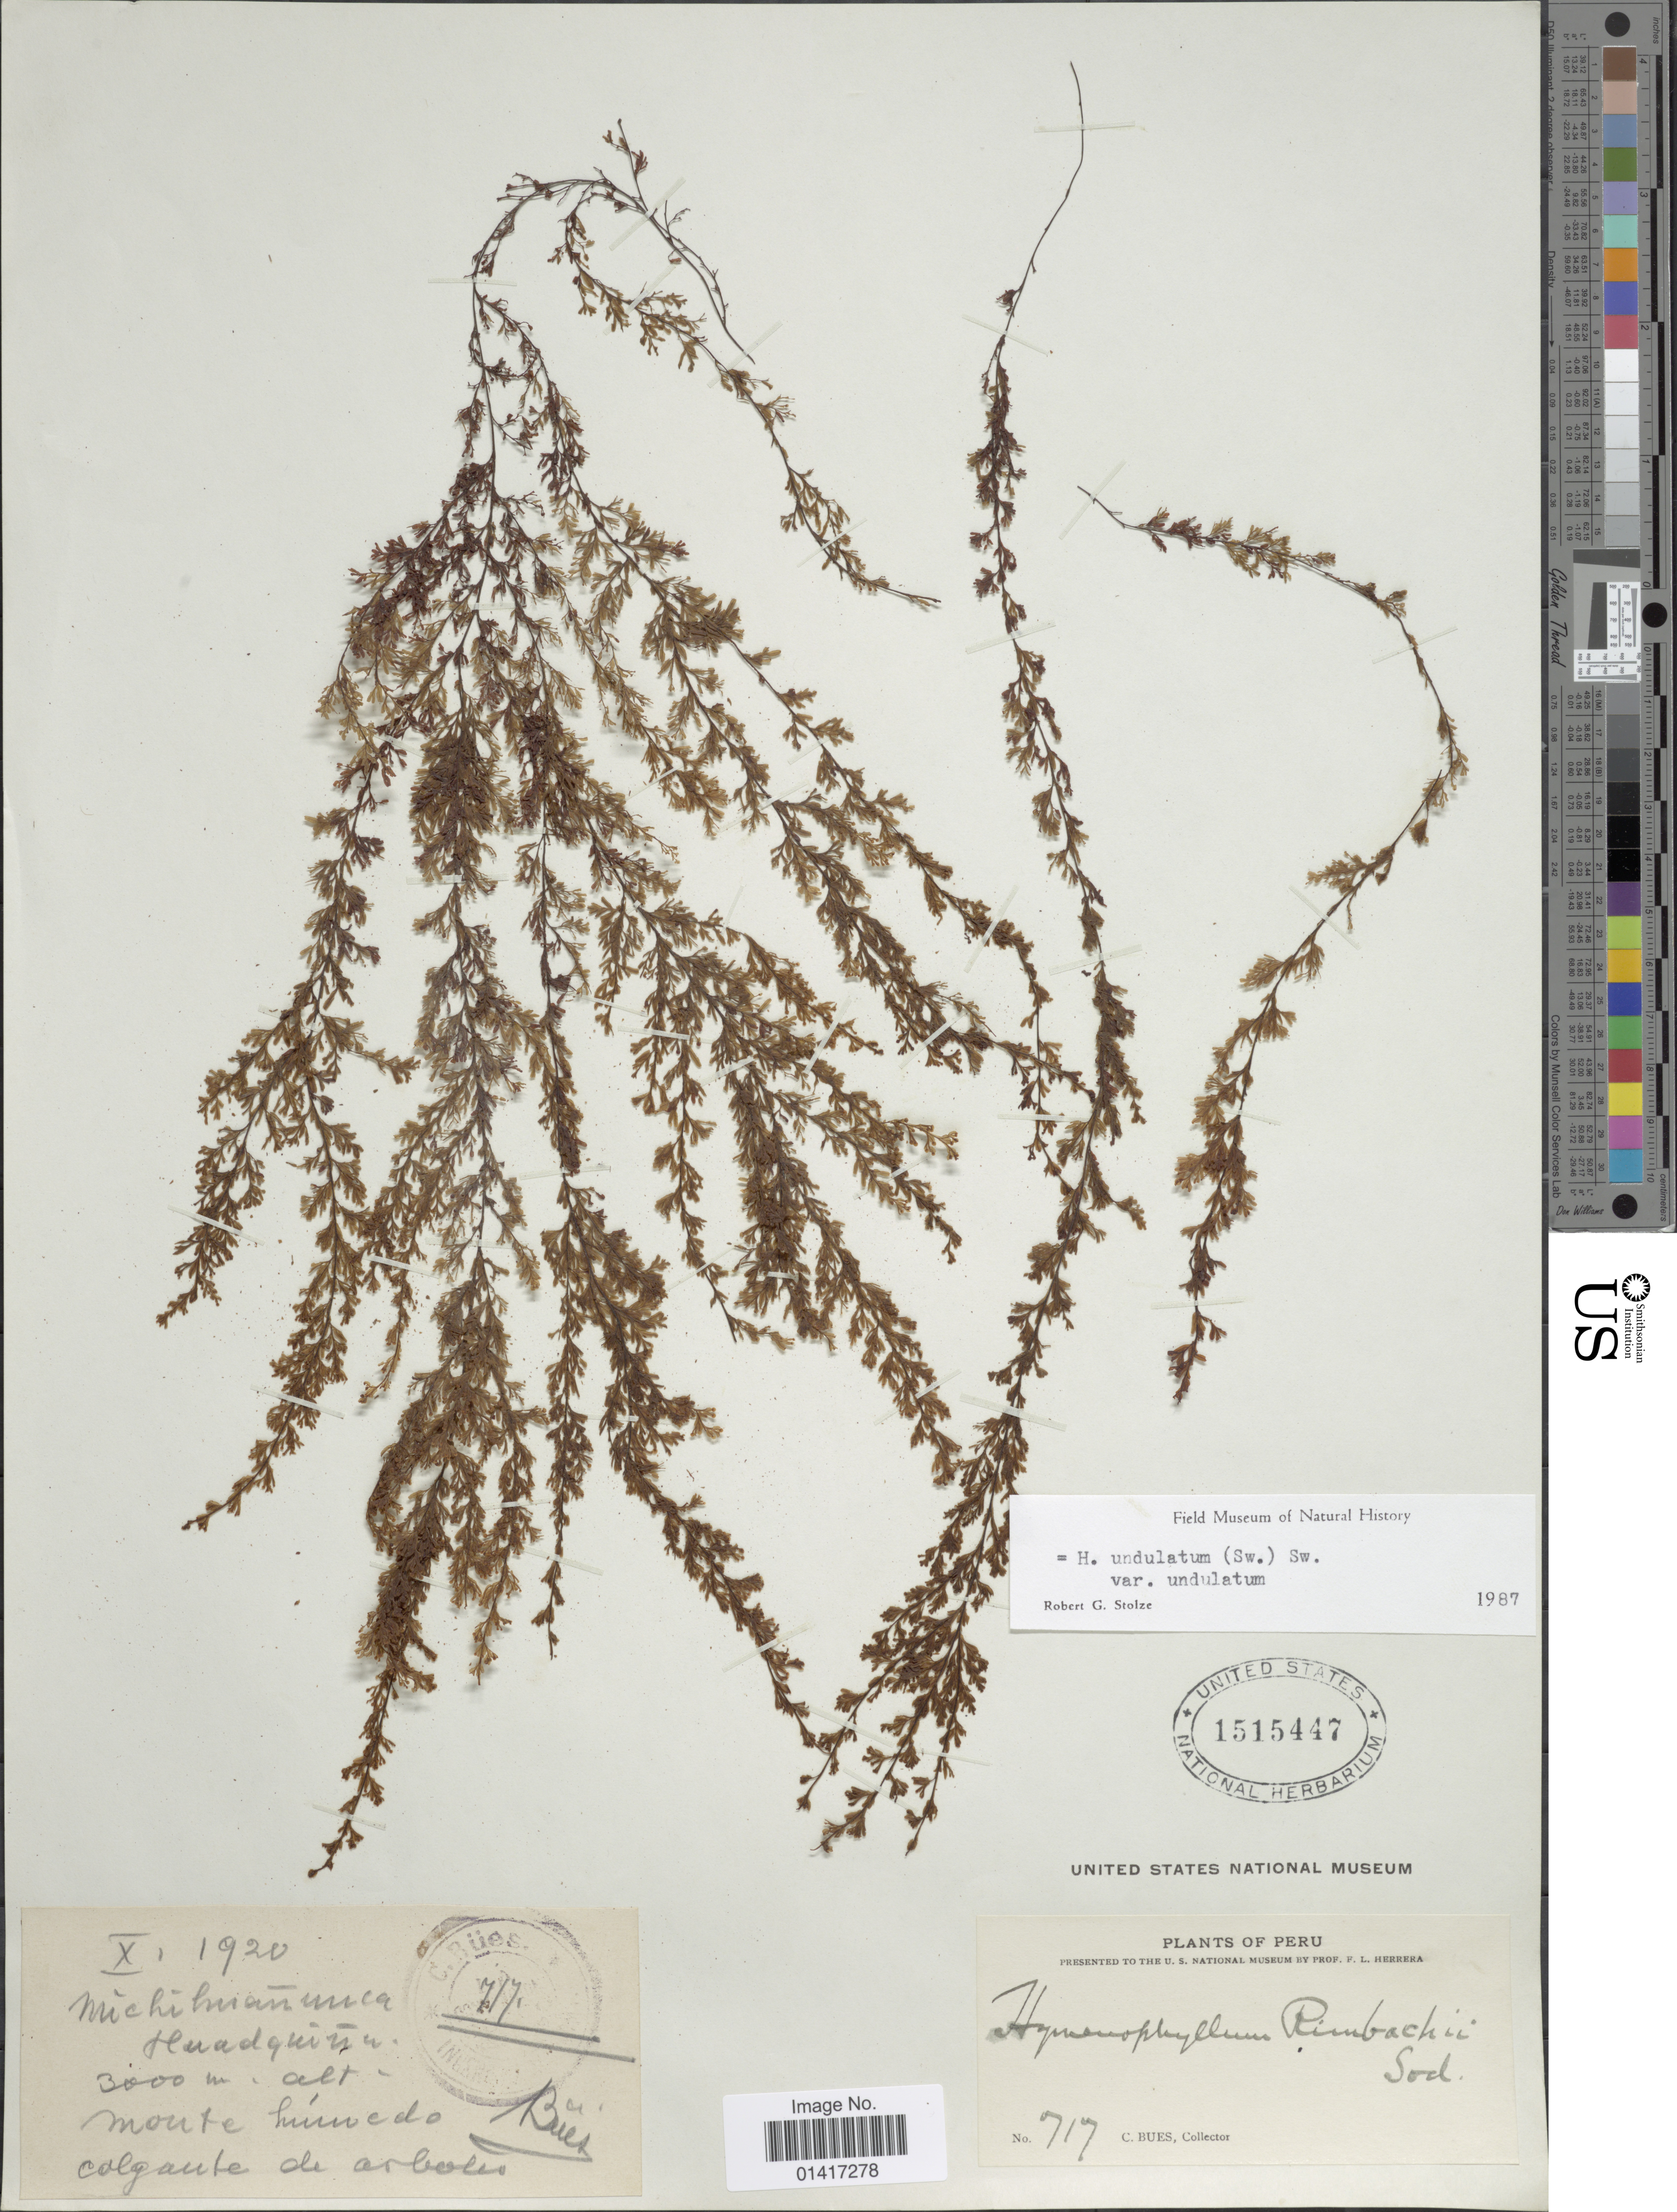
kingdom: Plantae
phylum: Tracheophyta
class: Polypodiopsida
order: Hymenophyllales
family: Hymenophyllaceae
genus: Hymenophyllum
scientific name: Hymenophyllum undulatum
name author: (Sw.) Sw.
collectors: C. Bues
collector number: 717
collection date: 1920-10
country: Peru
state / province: Cusco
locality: Michihuanunca, Huadquiña. monte húmedo colgante de arboles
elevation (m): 3000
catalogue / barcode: US 1515447